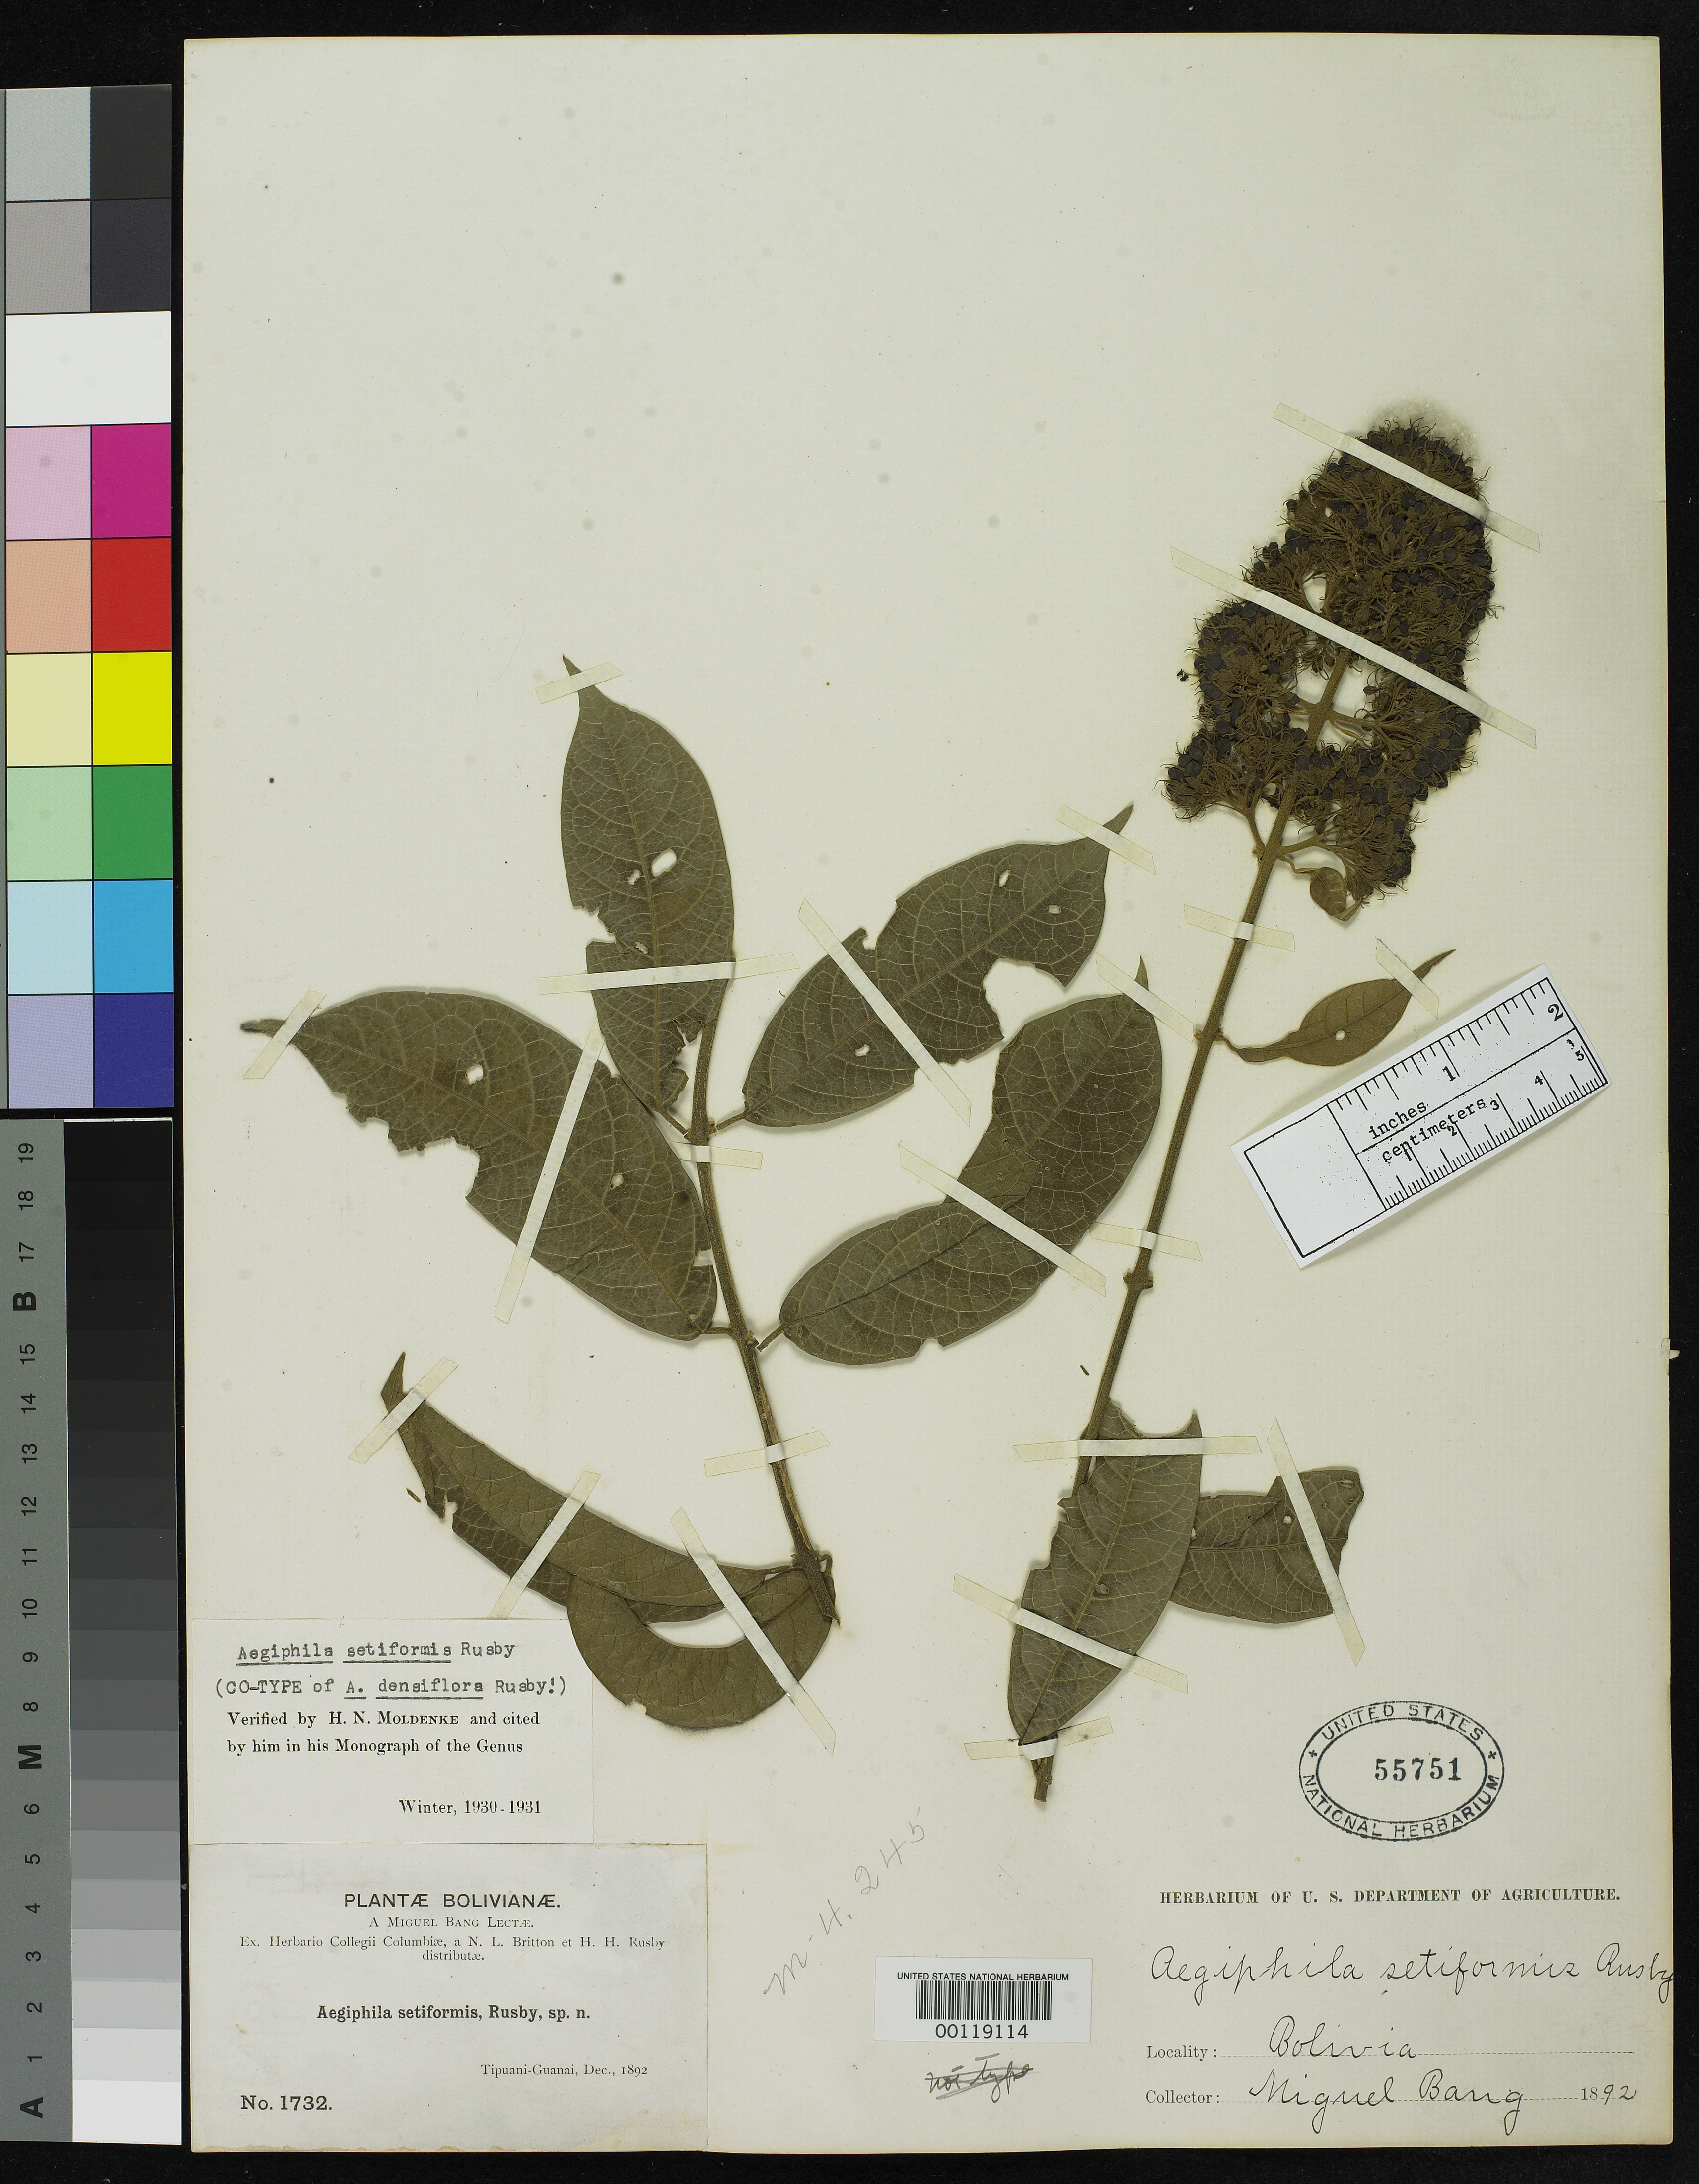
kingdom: Plantae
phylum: Tracheophyta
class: Magnoliopsida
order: Lamiales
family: Lamiaceae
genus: Aegiphila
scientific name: Aegiphila densiflora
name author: Rusby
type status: Isotype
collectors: M. Bang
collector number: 1732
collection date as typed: Dec 1892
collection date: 1892-12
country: Bolivia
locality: Between Tipuani and Guanai.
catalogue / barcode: US 55751